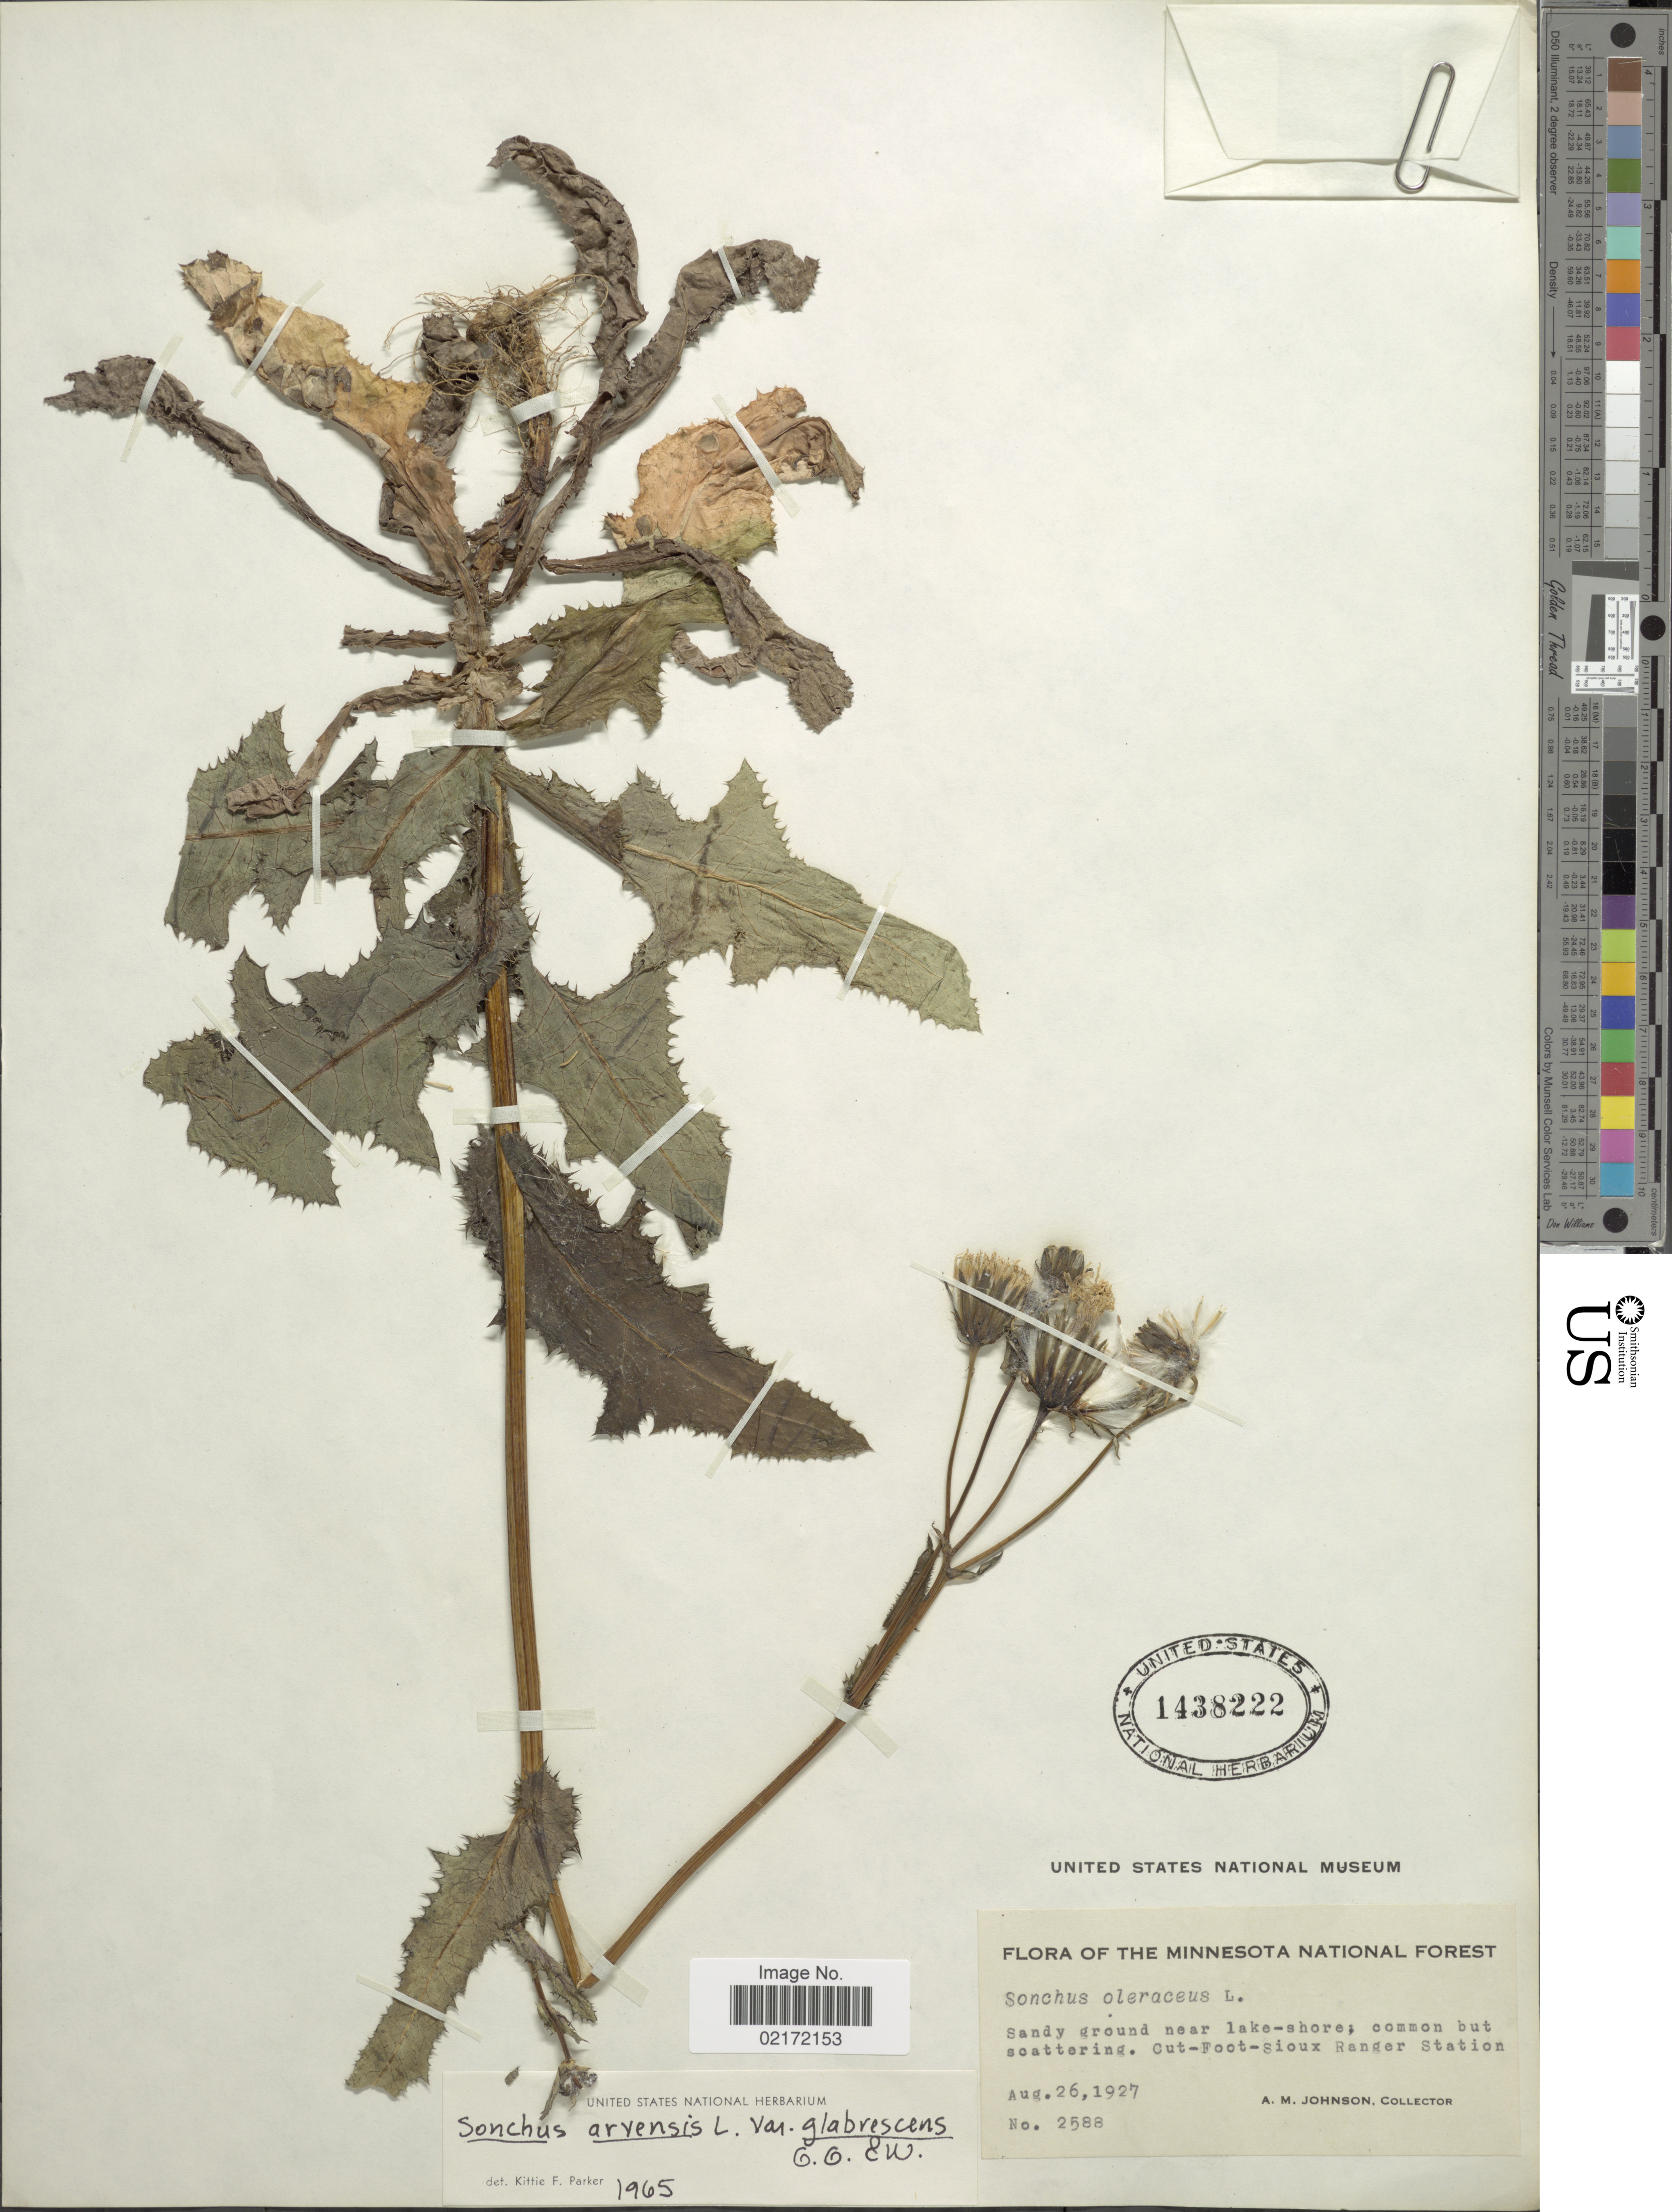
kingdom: Plantae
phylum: Tracheophyta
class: Magnoliopsida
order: Asterales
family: Asteraceae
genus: Sonchus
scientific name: Sonchus arvensis subsp. uliginosus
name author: (M. Bieb.) Nyman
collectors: A. M. Johnson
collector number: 2588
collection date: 1927-08-26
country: United States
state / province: Minnesota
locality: Minnesota National Forest. Sandy ground near lake-shore; common but scattering. Cut-Foot-Sioux Ranger Station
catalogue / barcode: US 1438222